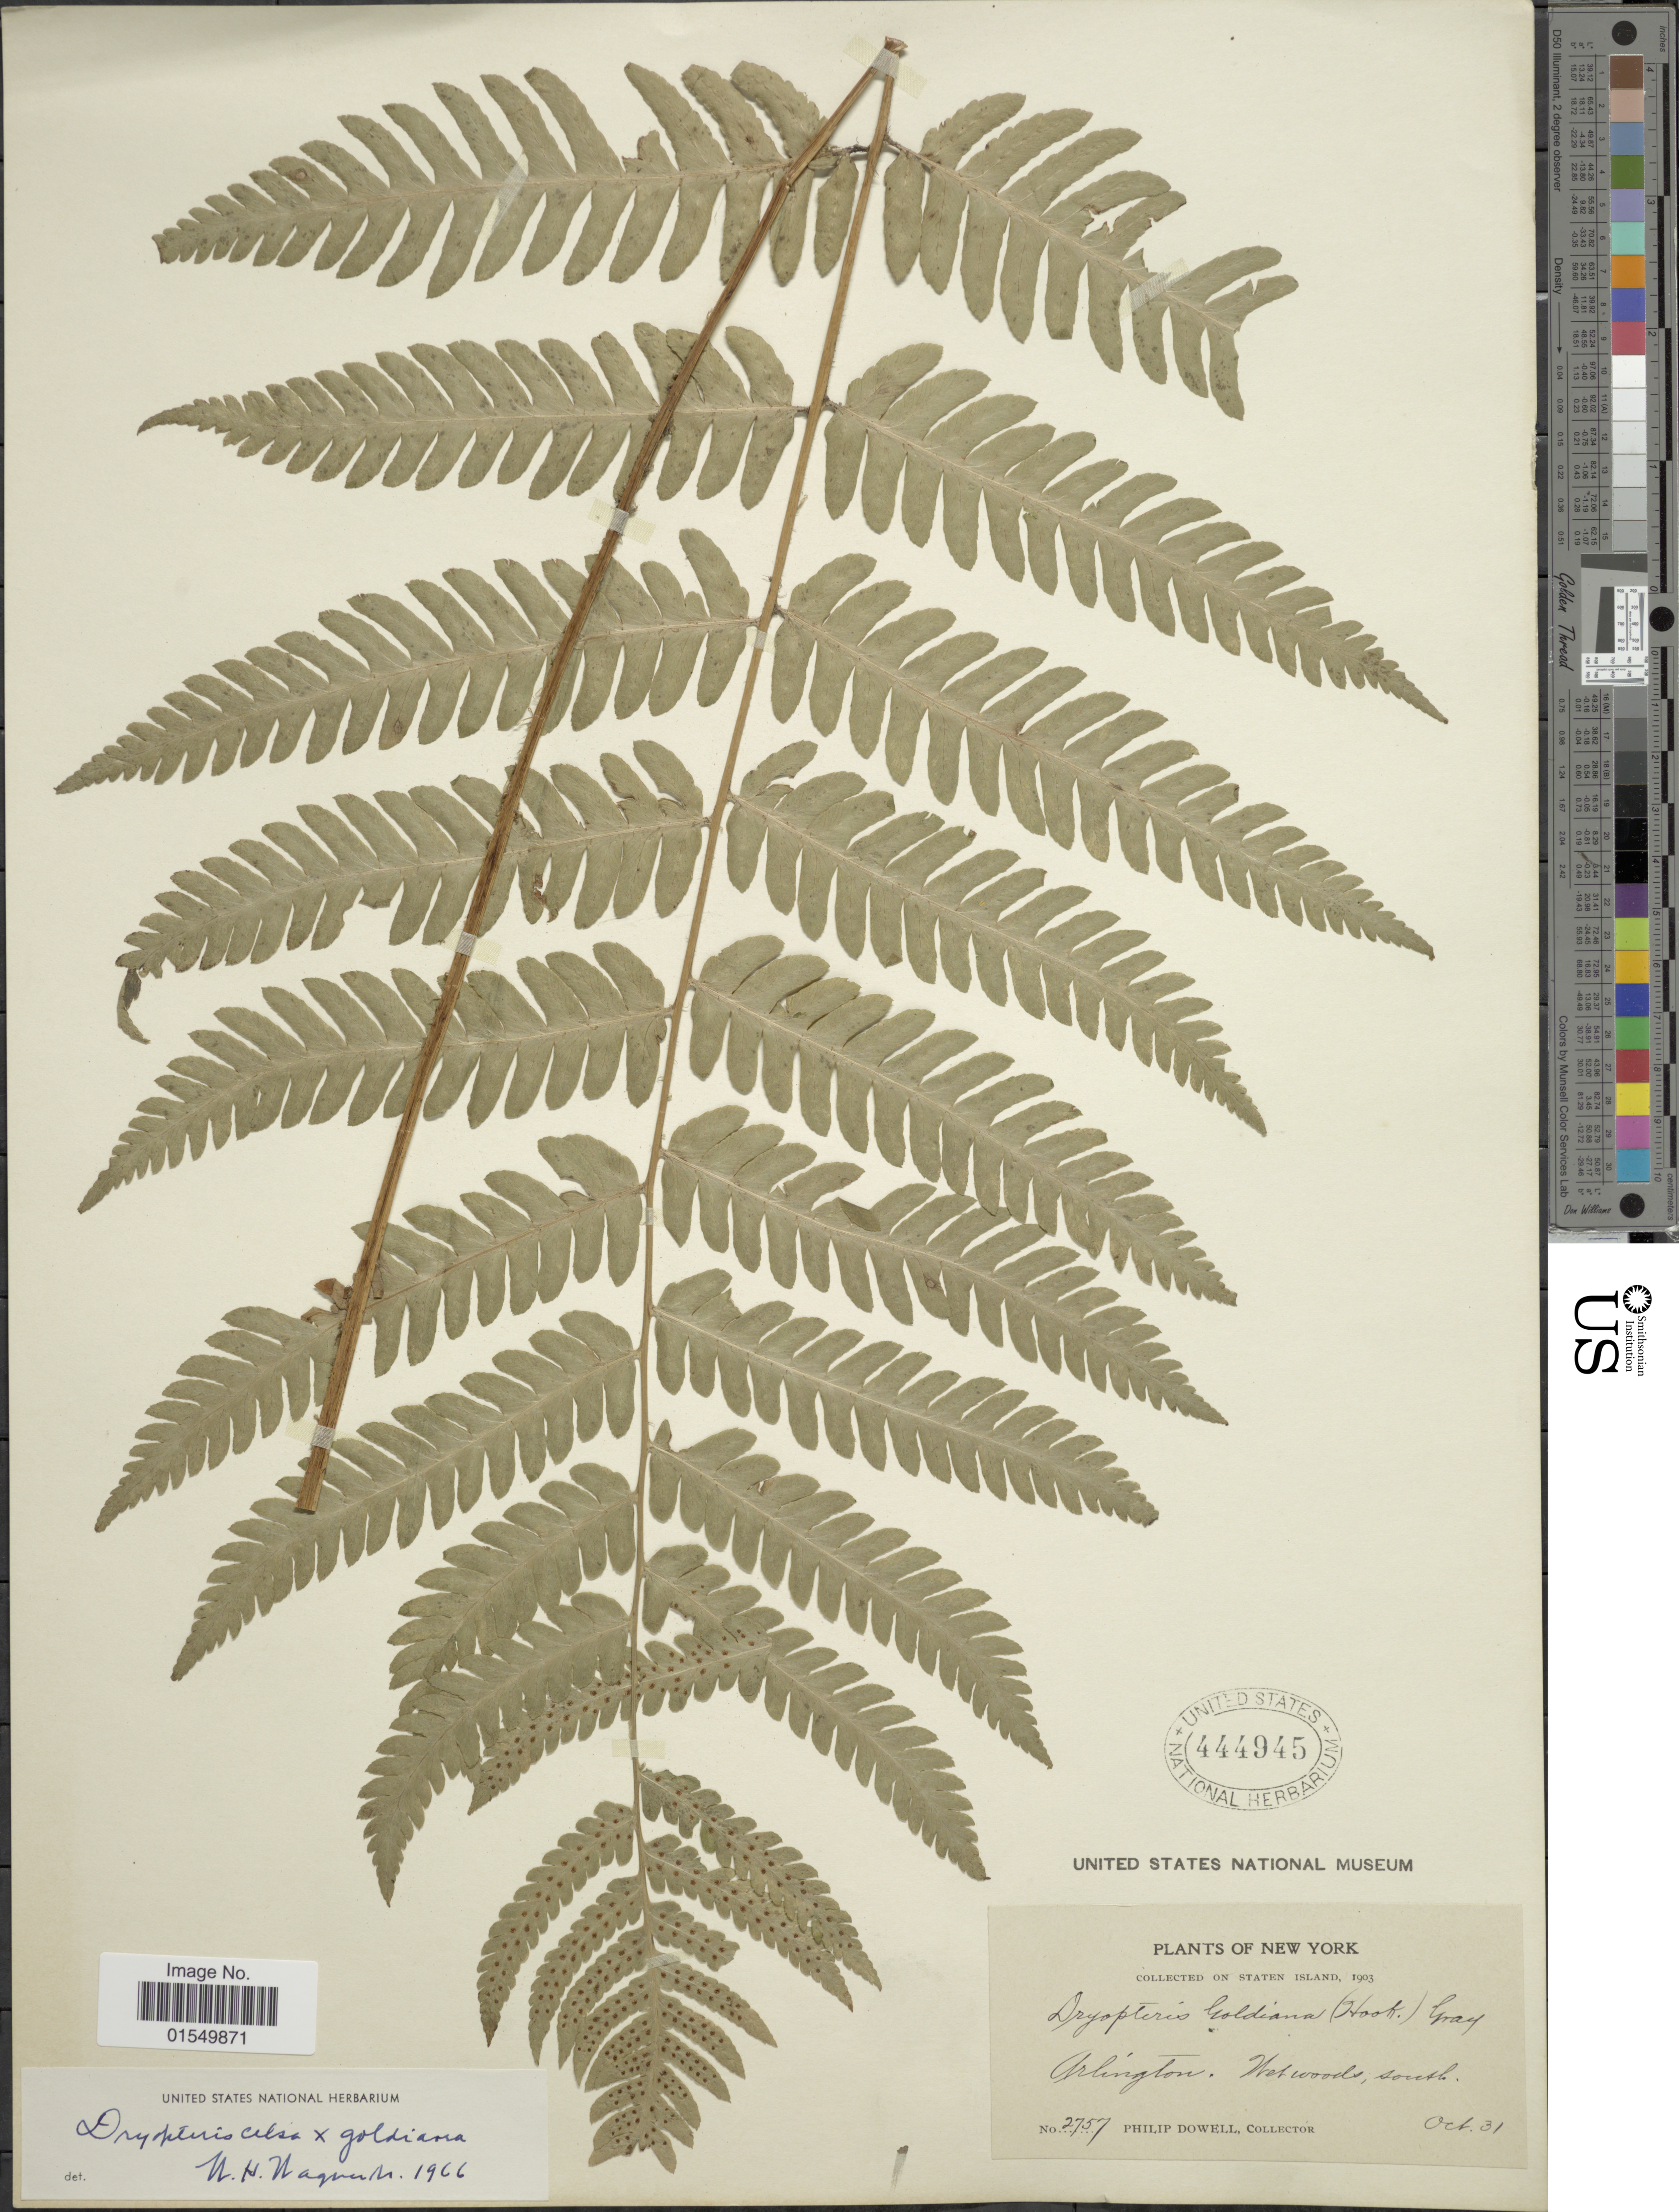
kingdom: Plantae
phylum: Tracheophyta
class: Polypodiopsida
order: Polypodiales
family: Dryopteridaceae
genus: Dryopteris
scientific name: Dryopteris x atropalustris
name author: Small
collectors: P. Dowell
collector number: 2757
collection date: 1903-10-31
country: United States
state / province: New York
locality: Arlington, Staten Island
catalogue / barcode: US 444945